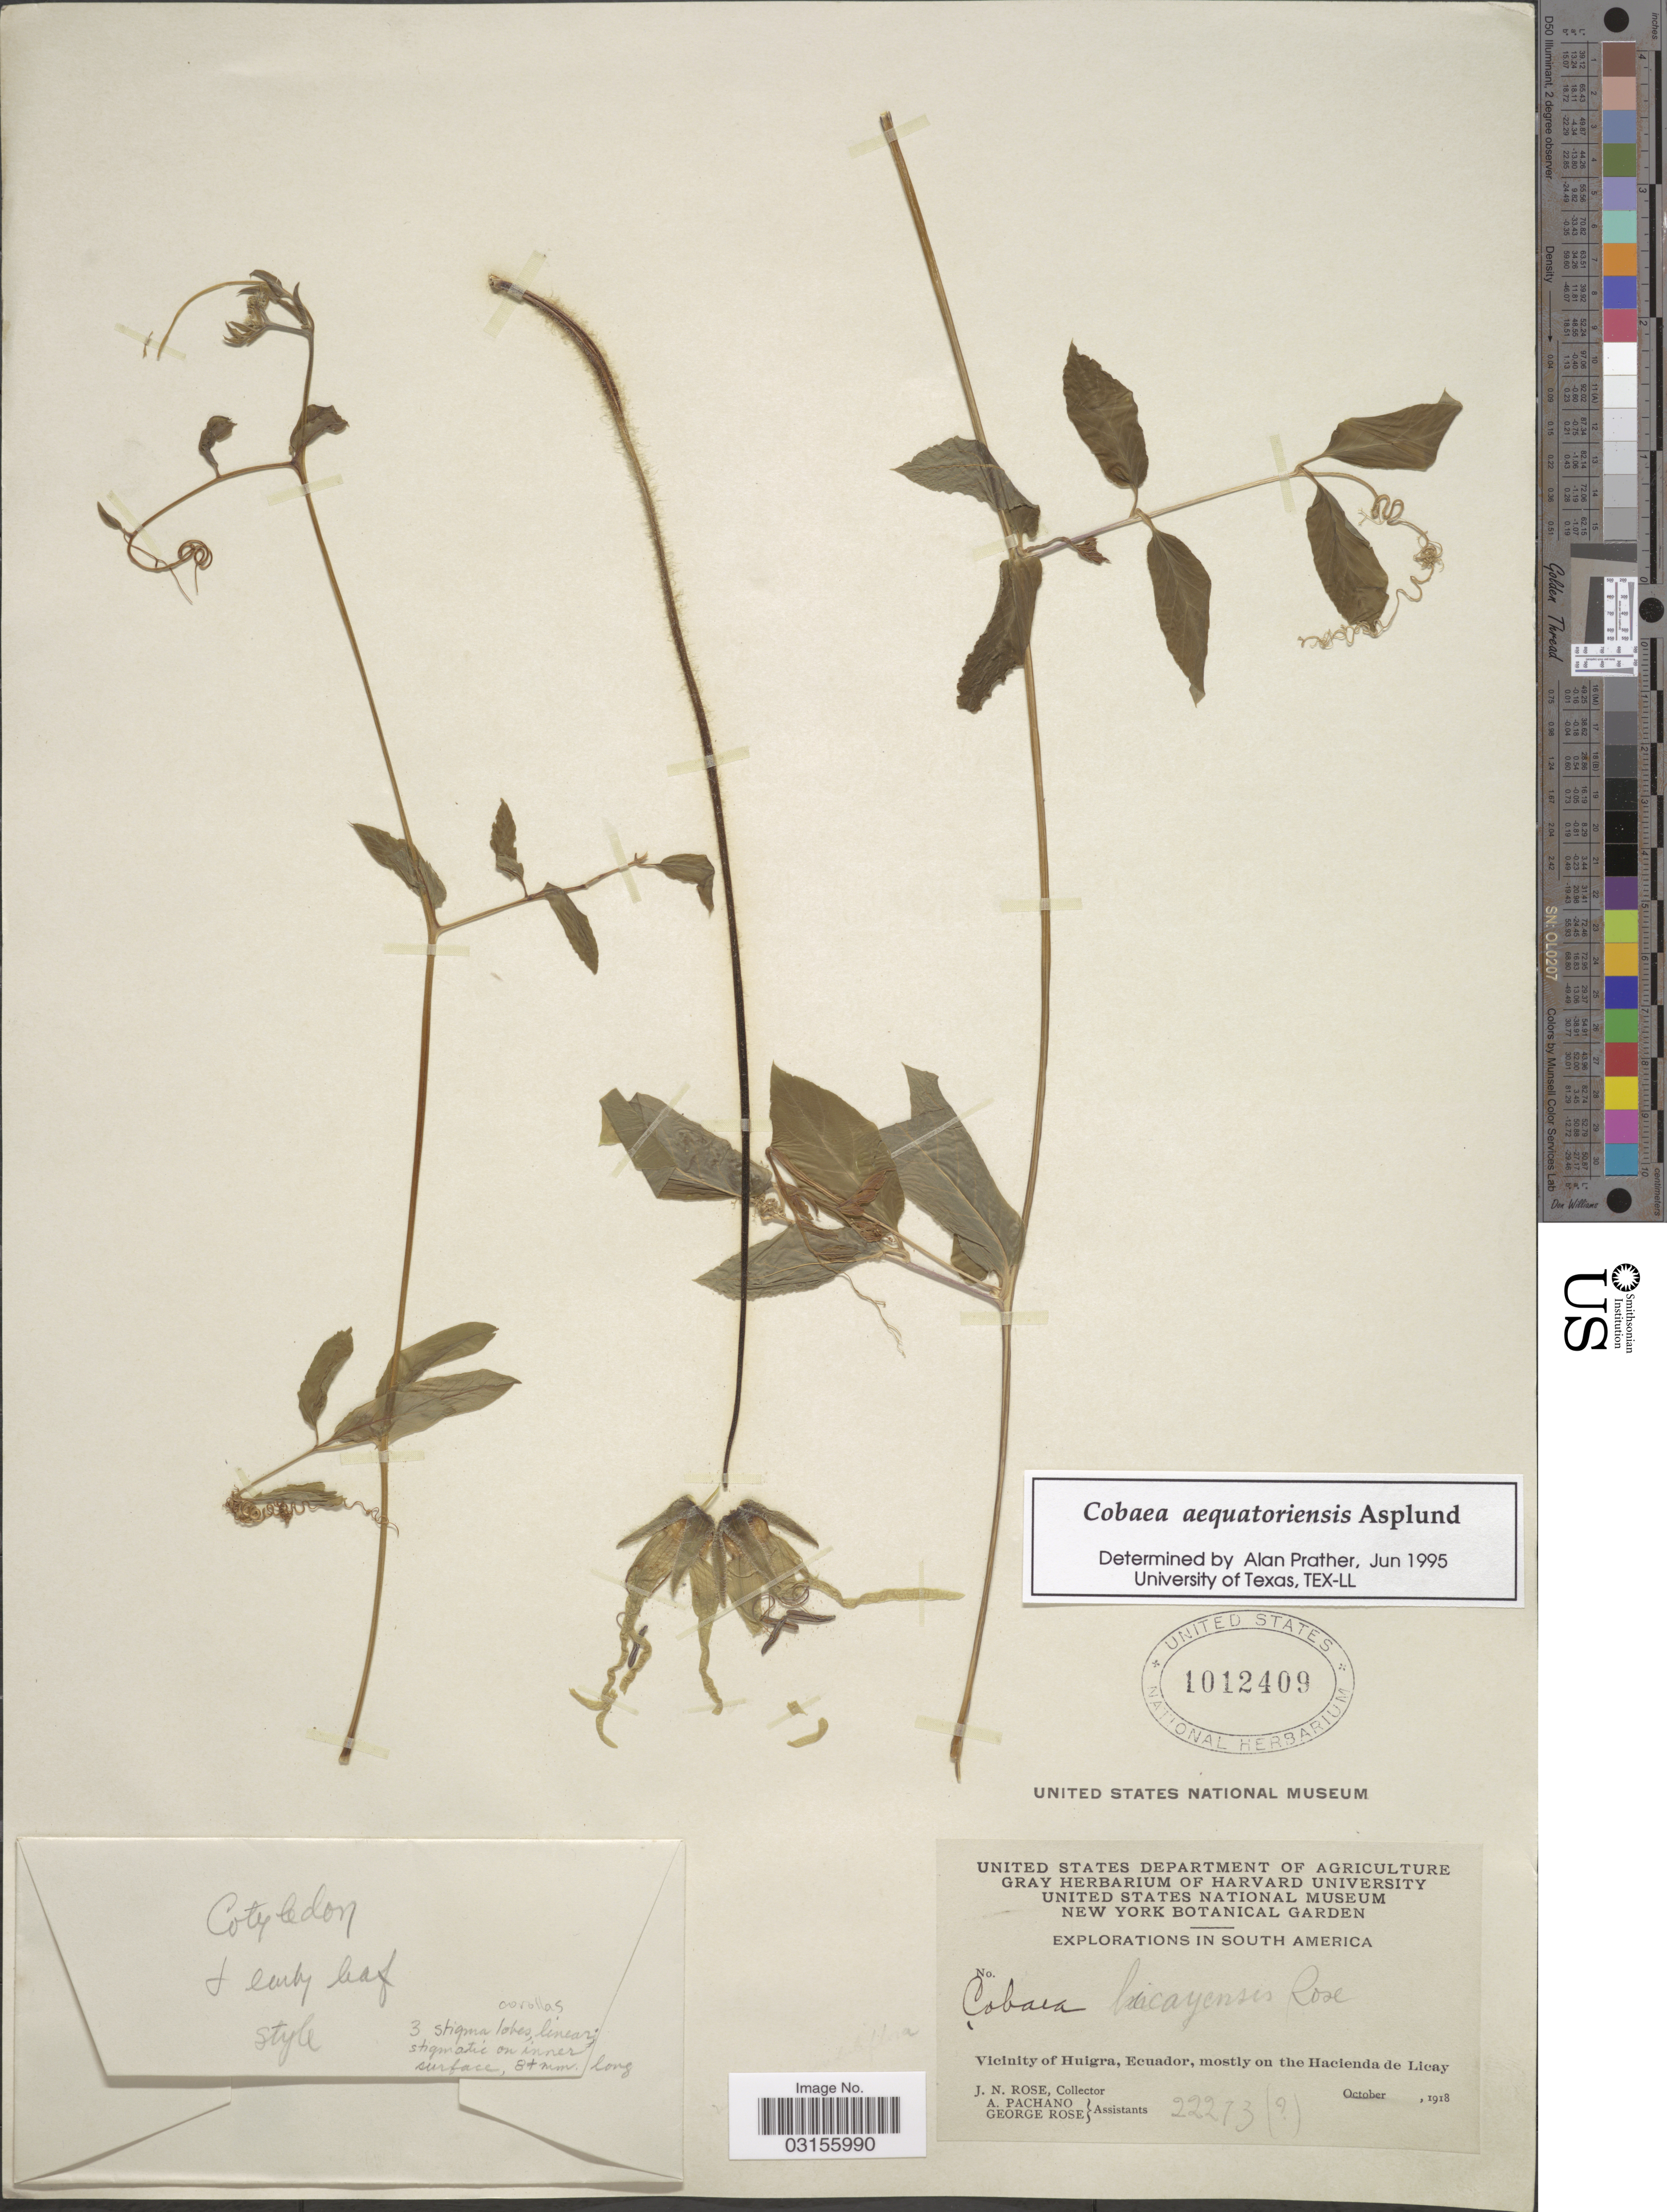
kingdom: Plantae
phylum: Tracheophyta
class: Magnoliopsida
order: Ericales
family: Polemoniaceae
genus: Cobaea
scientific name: Cobaea aequatoriensis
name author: Aspl.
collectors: J. N. Rose, A. Pachano & G. Rose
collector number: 22273*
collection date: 1918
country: Ecuador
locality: Vicinity of Huigra, mostly on the Hacienda de Licay.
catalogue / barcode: US 1012409